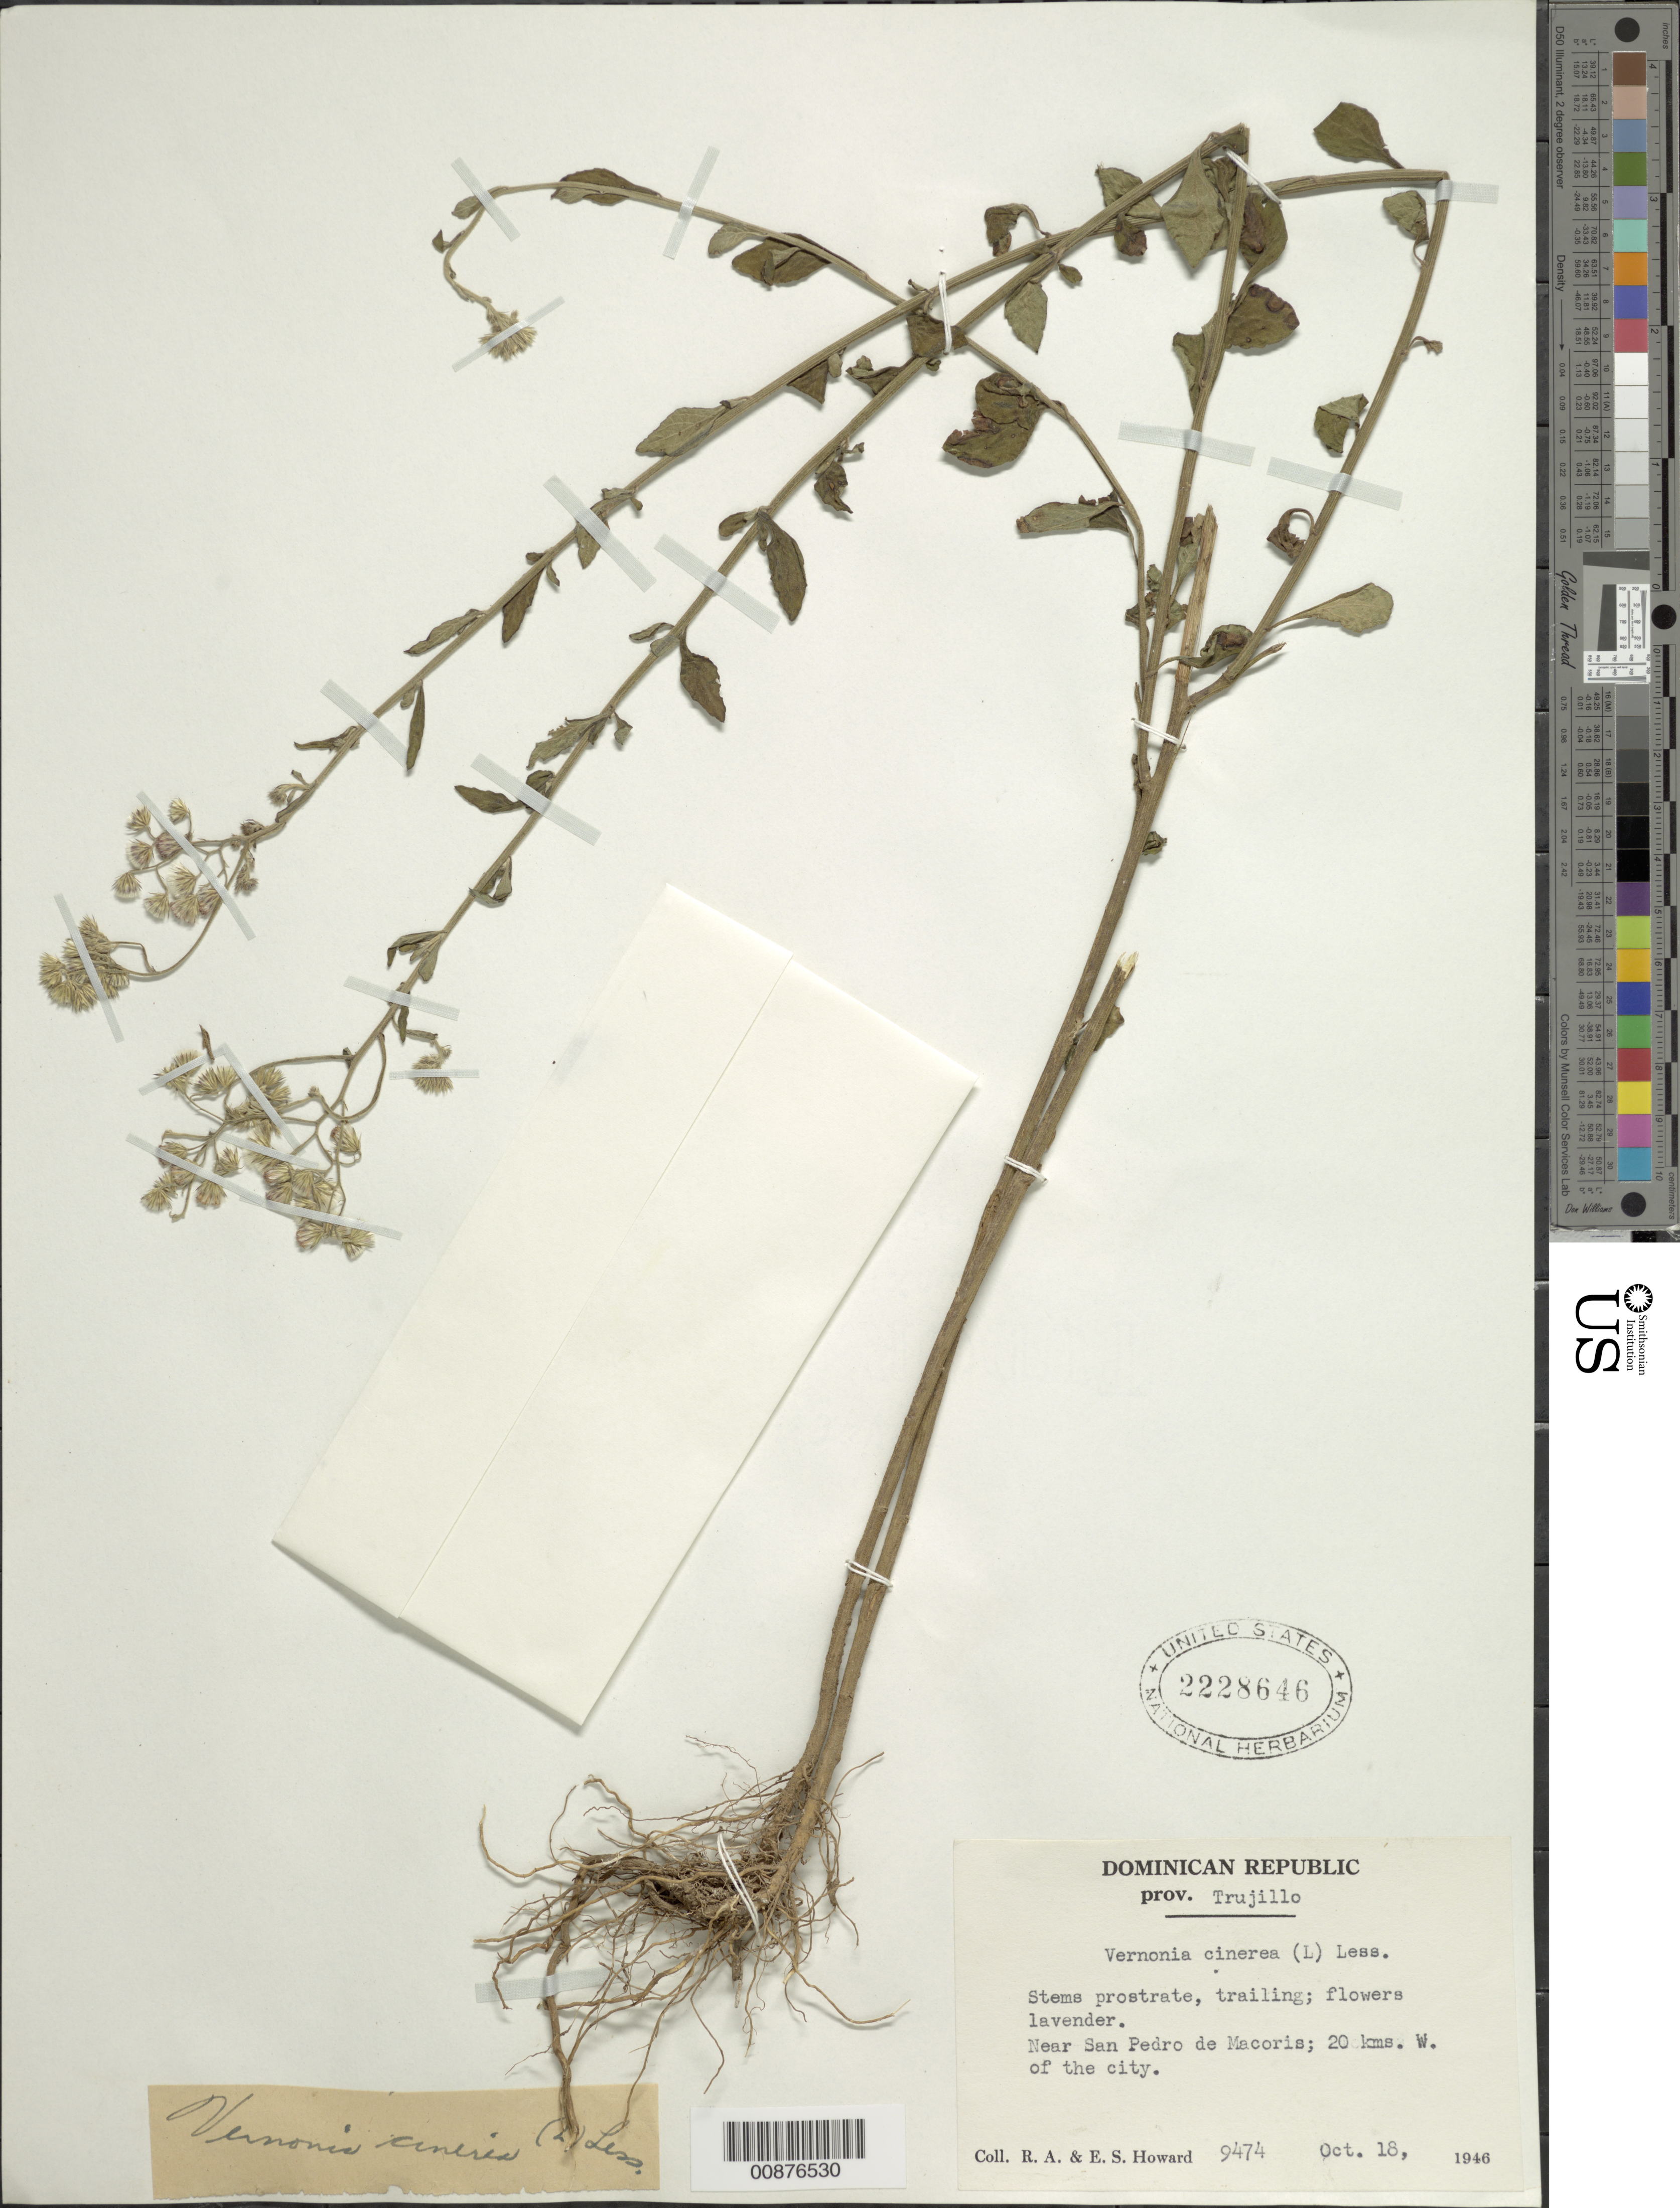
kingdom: Plantae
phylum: Tracheophyta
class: Magnoliopsida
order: Asterales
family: Asteraceae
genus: Cyanthillium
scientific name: Cyanthillium cinereum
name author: (L.) H. Rob.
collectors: R. A. Howard & E. S. Howard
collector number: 9474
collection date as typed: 18 Oct 1946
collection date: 1946-10-18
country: Dominican Republic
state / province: Santo Domingo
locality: Near San Pedro de Macoris, 20 km W. of the city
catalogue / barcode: US 2228646